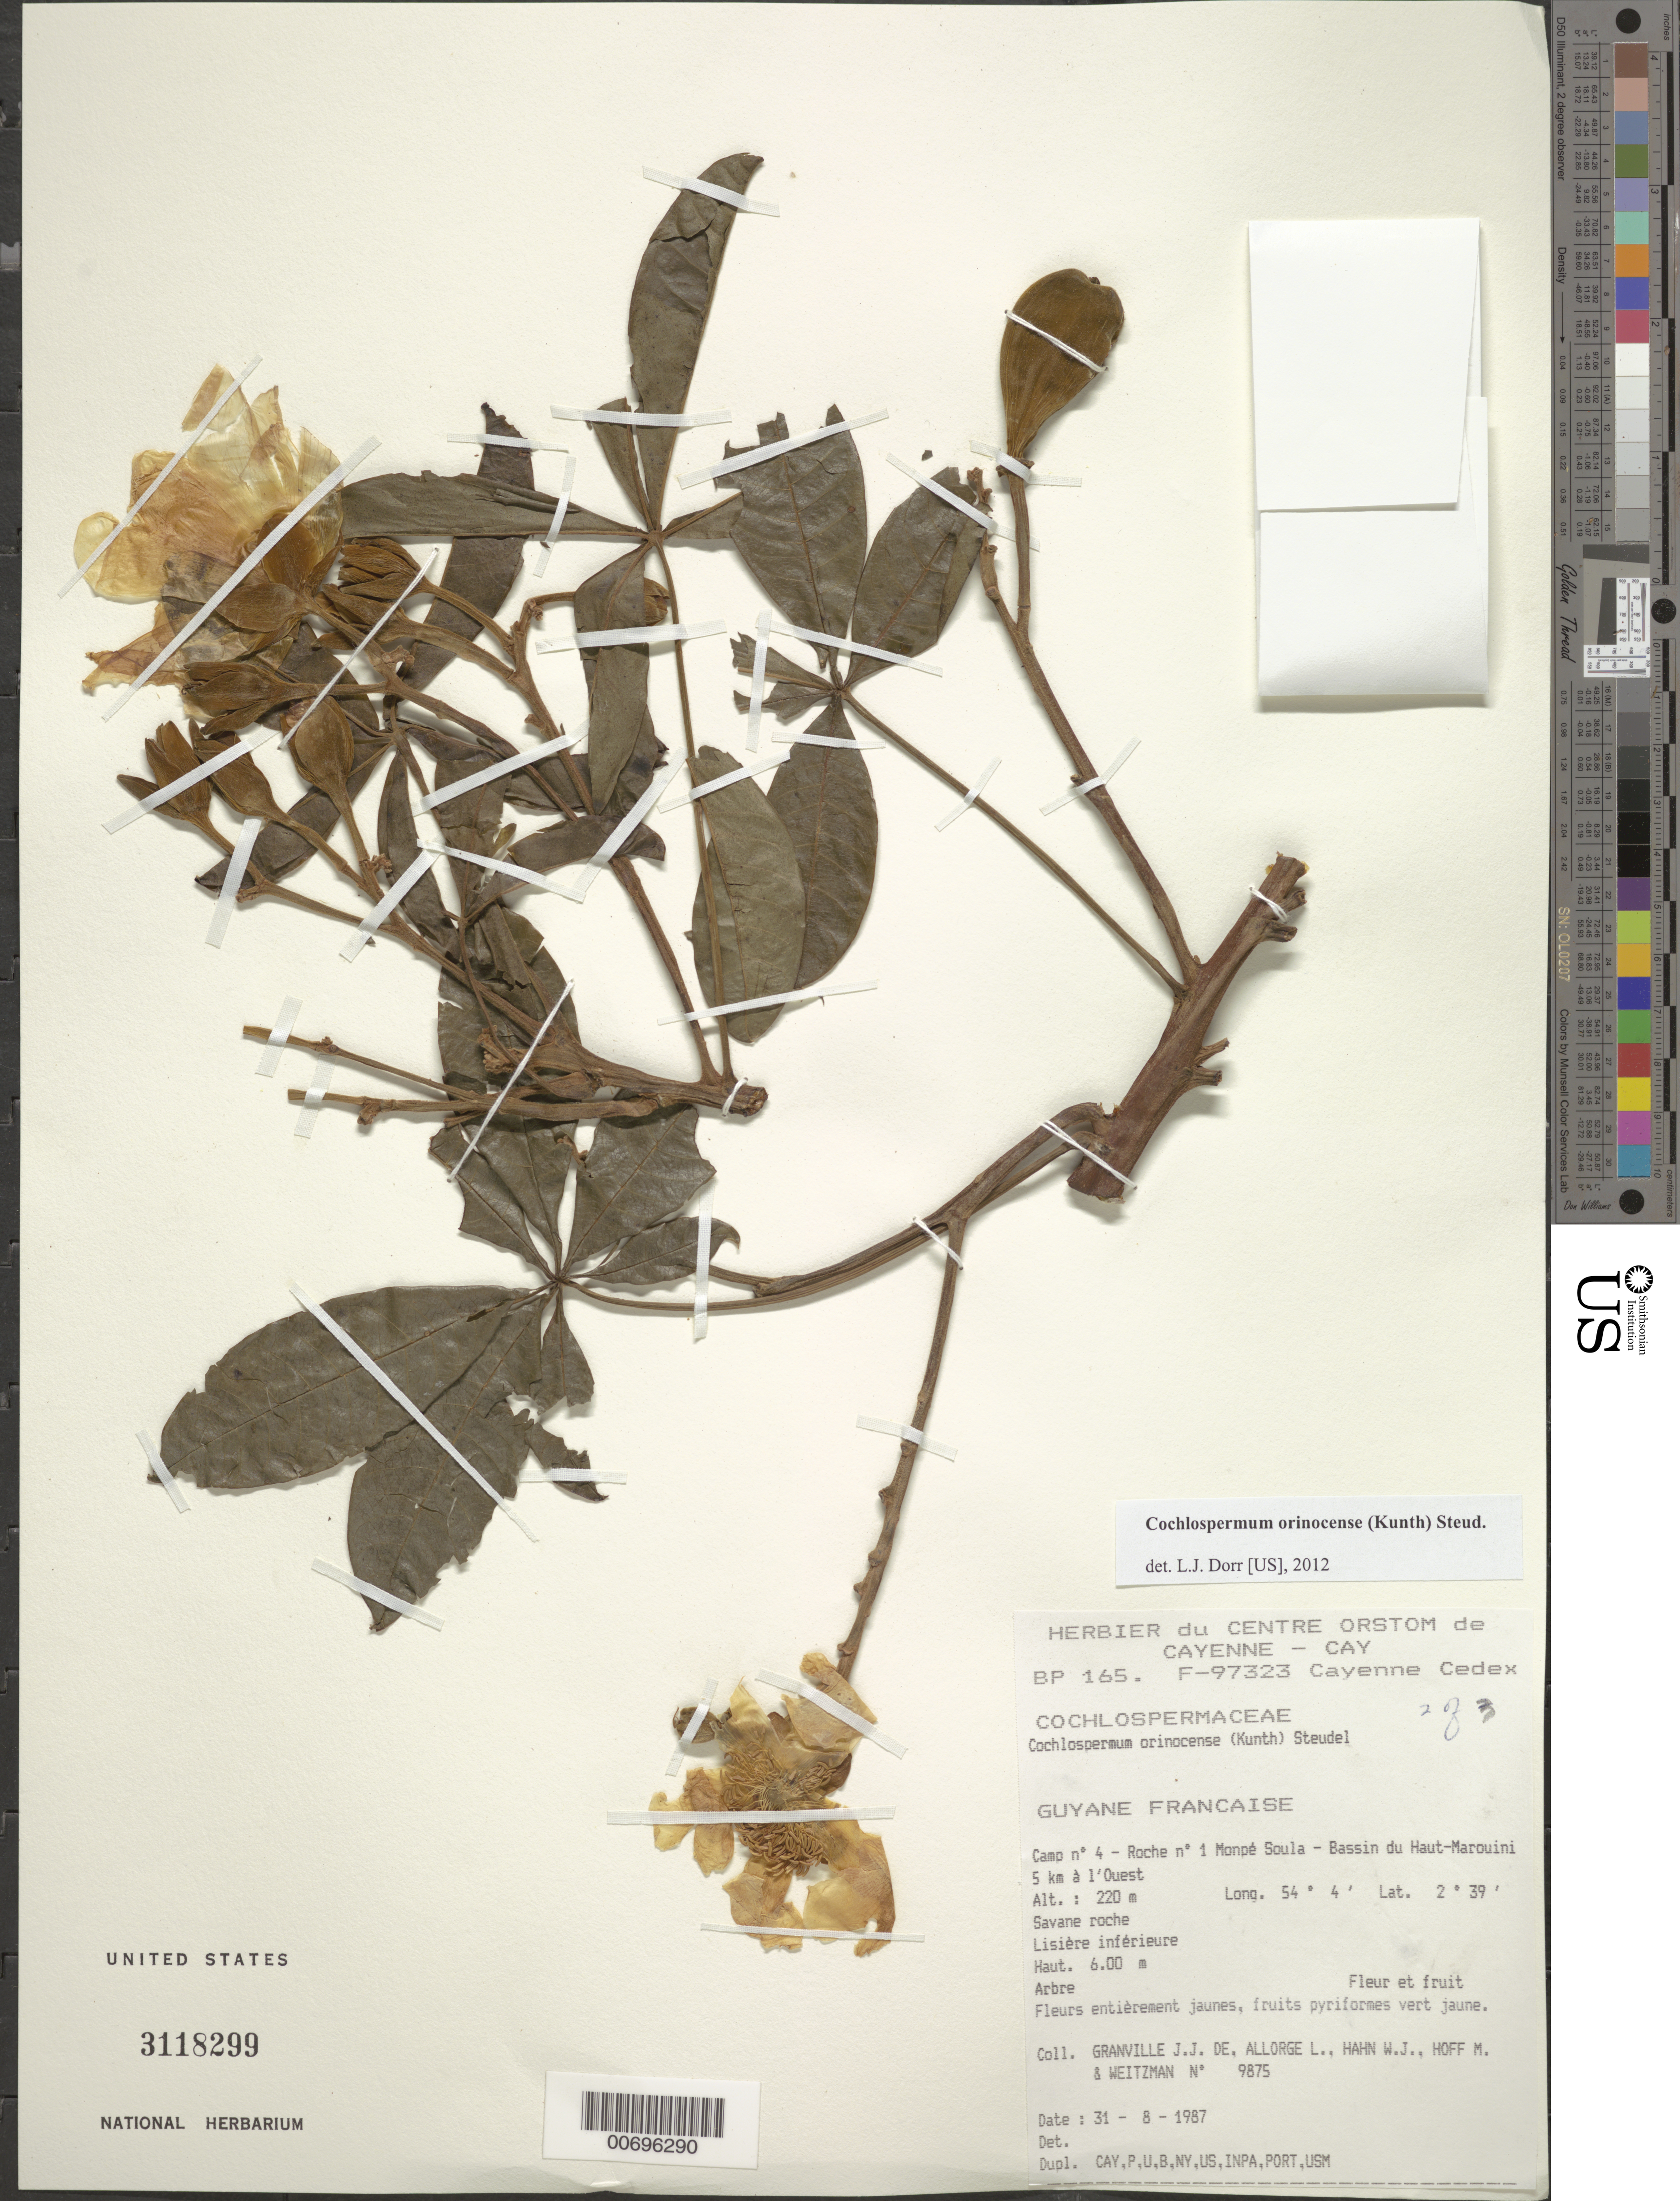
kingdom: Plantae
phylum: Tracheophyta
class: Magnoliopsida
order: Malvales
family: Cochlospermaceae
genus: Cochlospermum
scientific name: Cochlospermum orinocense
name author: (Kunth) Steud.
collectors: J.-J. de Granville, L. Allorge, W. J. Hahn, M. Hoff & Weitzman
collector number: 9875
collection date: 1987-08-31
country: French Guiana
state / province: Cayenne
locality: Camp n°4 - Roche n° 1 Monpé Soula - Bassin du Haut-Marouini 5 km à l'Ouest.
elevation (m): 220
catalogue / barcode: US 3118299